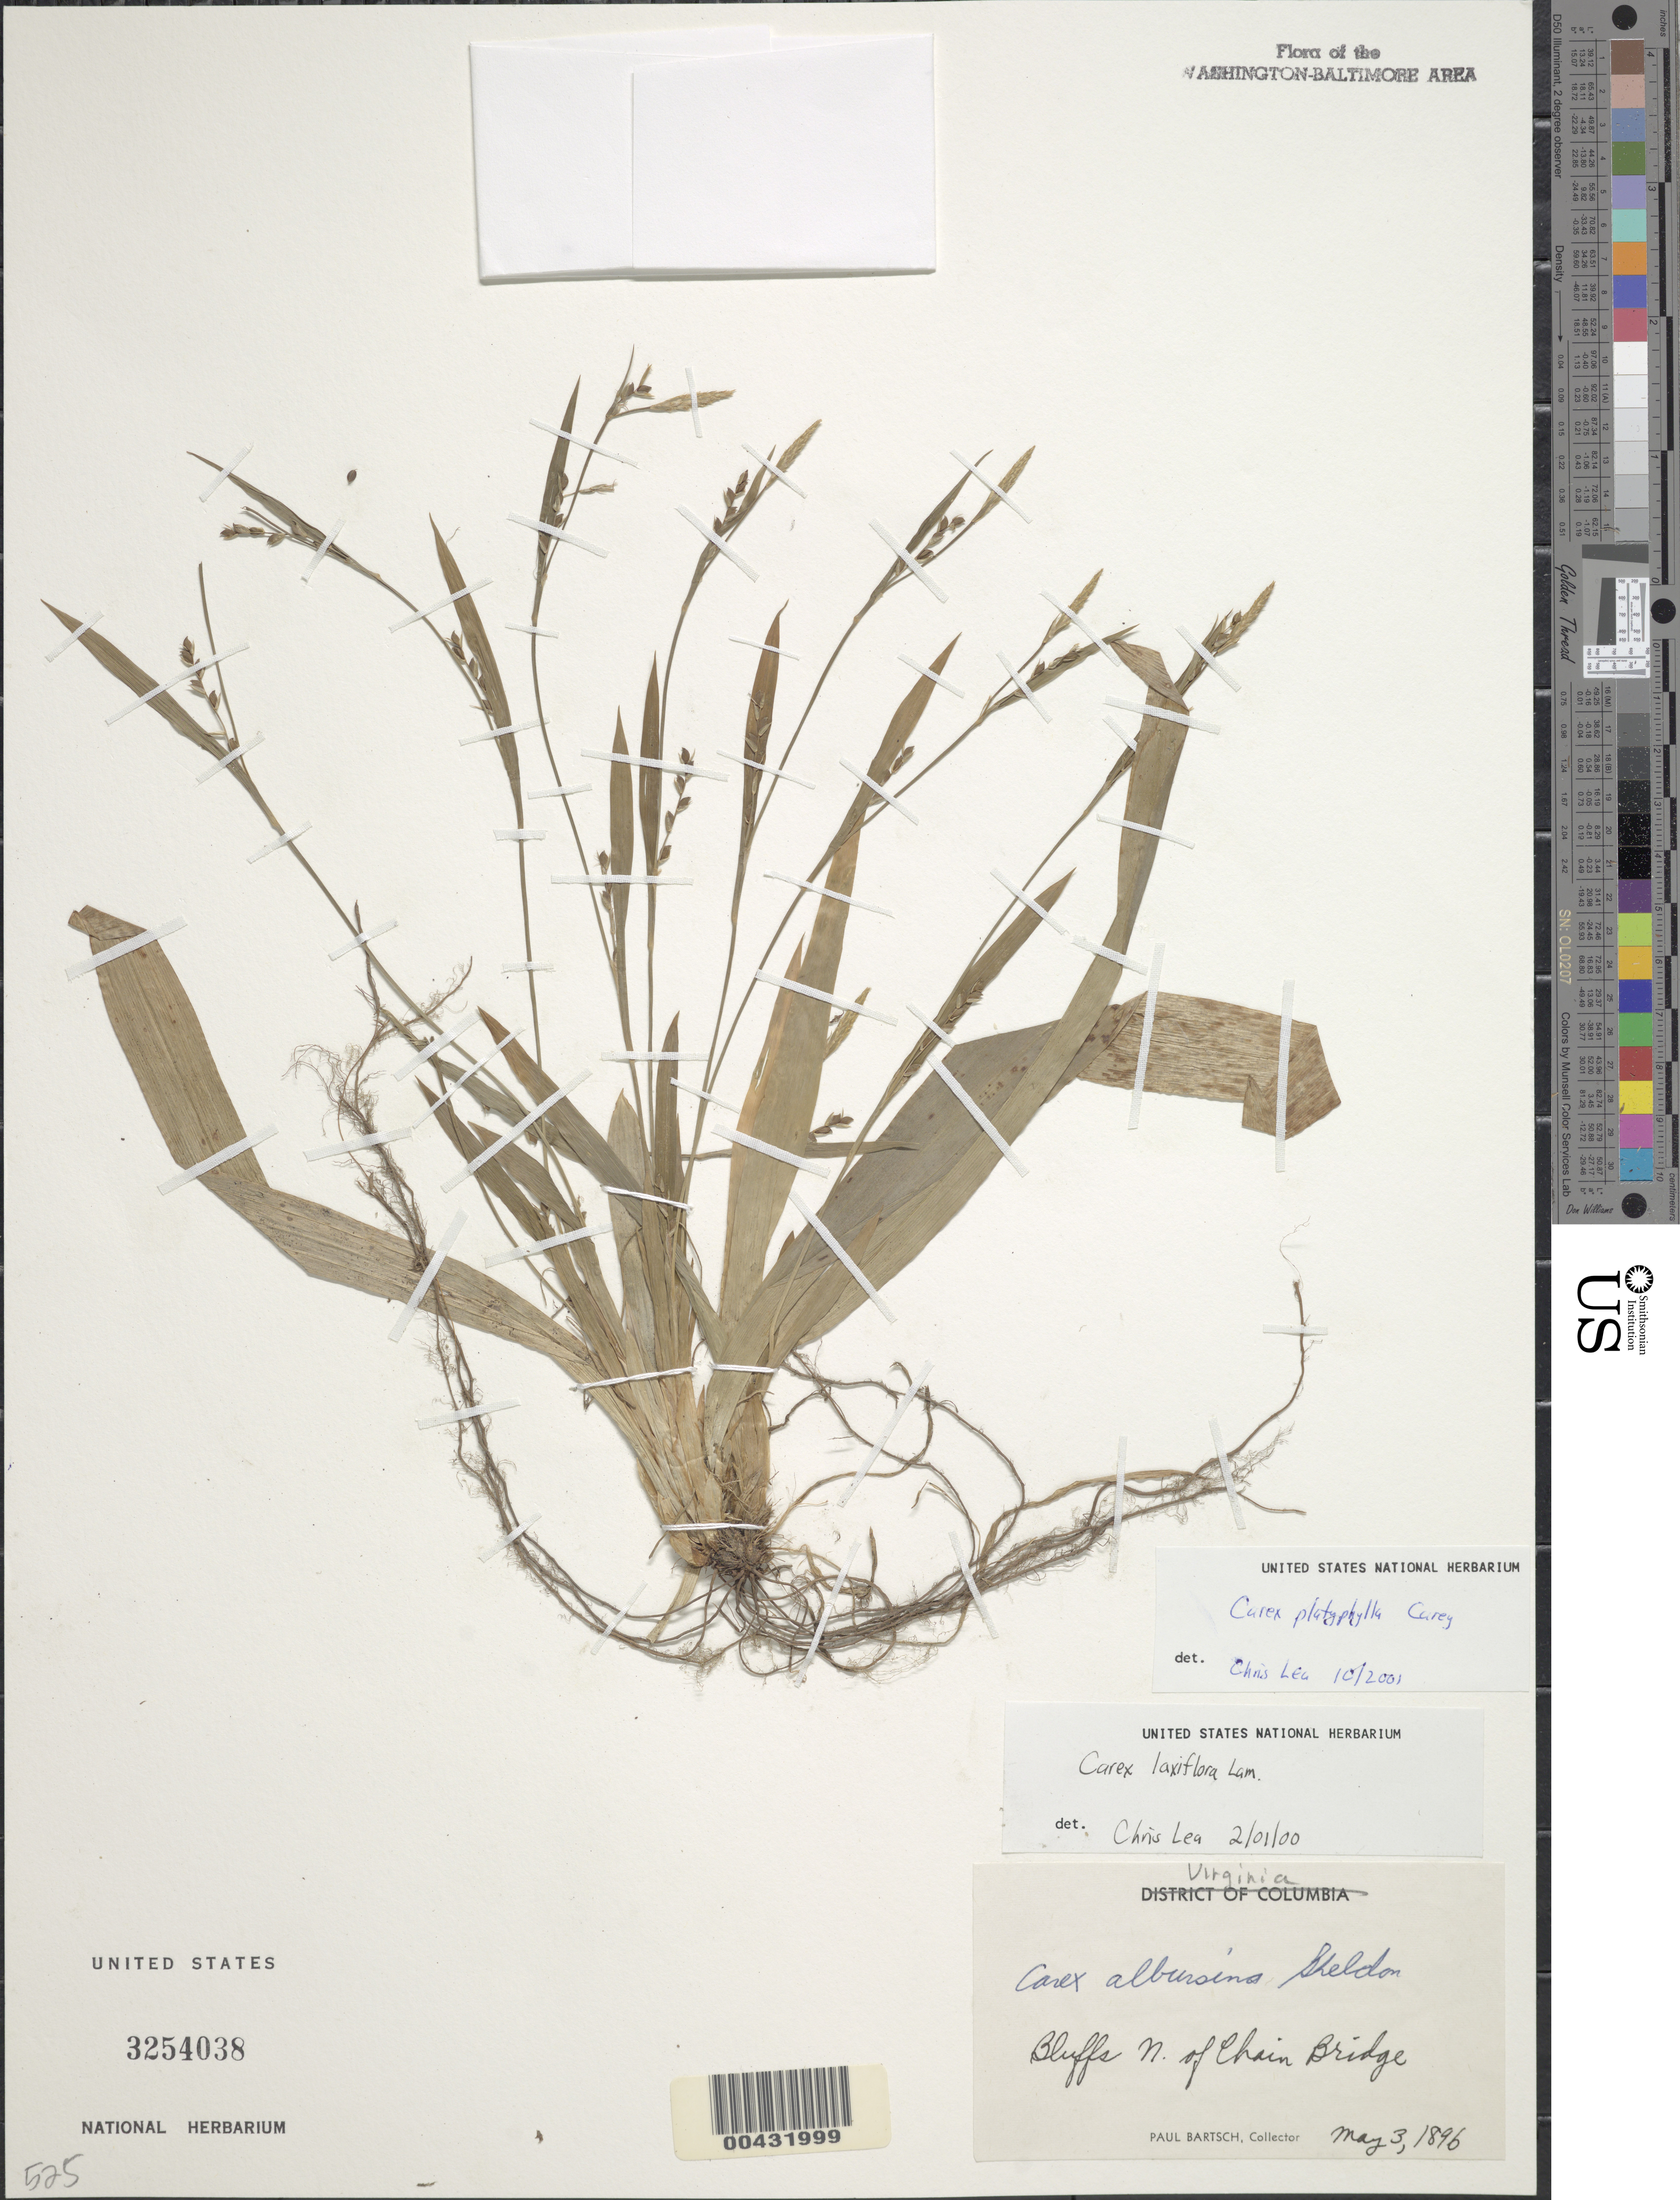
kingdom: Plantae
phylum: Tracheophyta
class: Liliopsida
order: Poales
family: Cyperaceae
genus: Carex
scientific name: Carex platyphylla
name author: J. Carey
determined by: Lea, C.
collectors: P. Bartsch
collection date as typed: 03 May 1896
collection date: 1896-05-03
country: United States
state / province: Virginia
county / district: Arlington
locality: N of Chain Bridge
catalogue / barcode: US 3254038